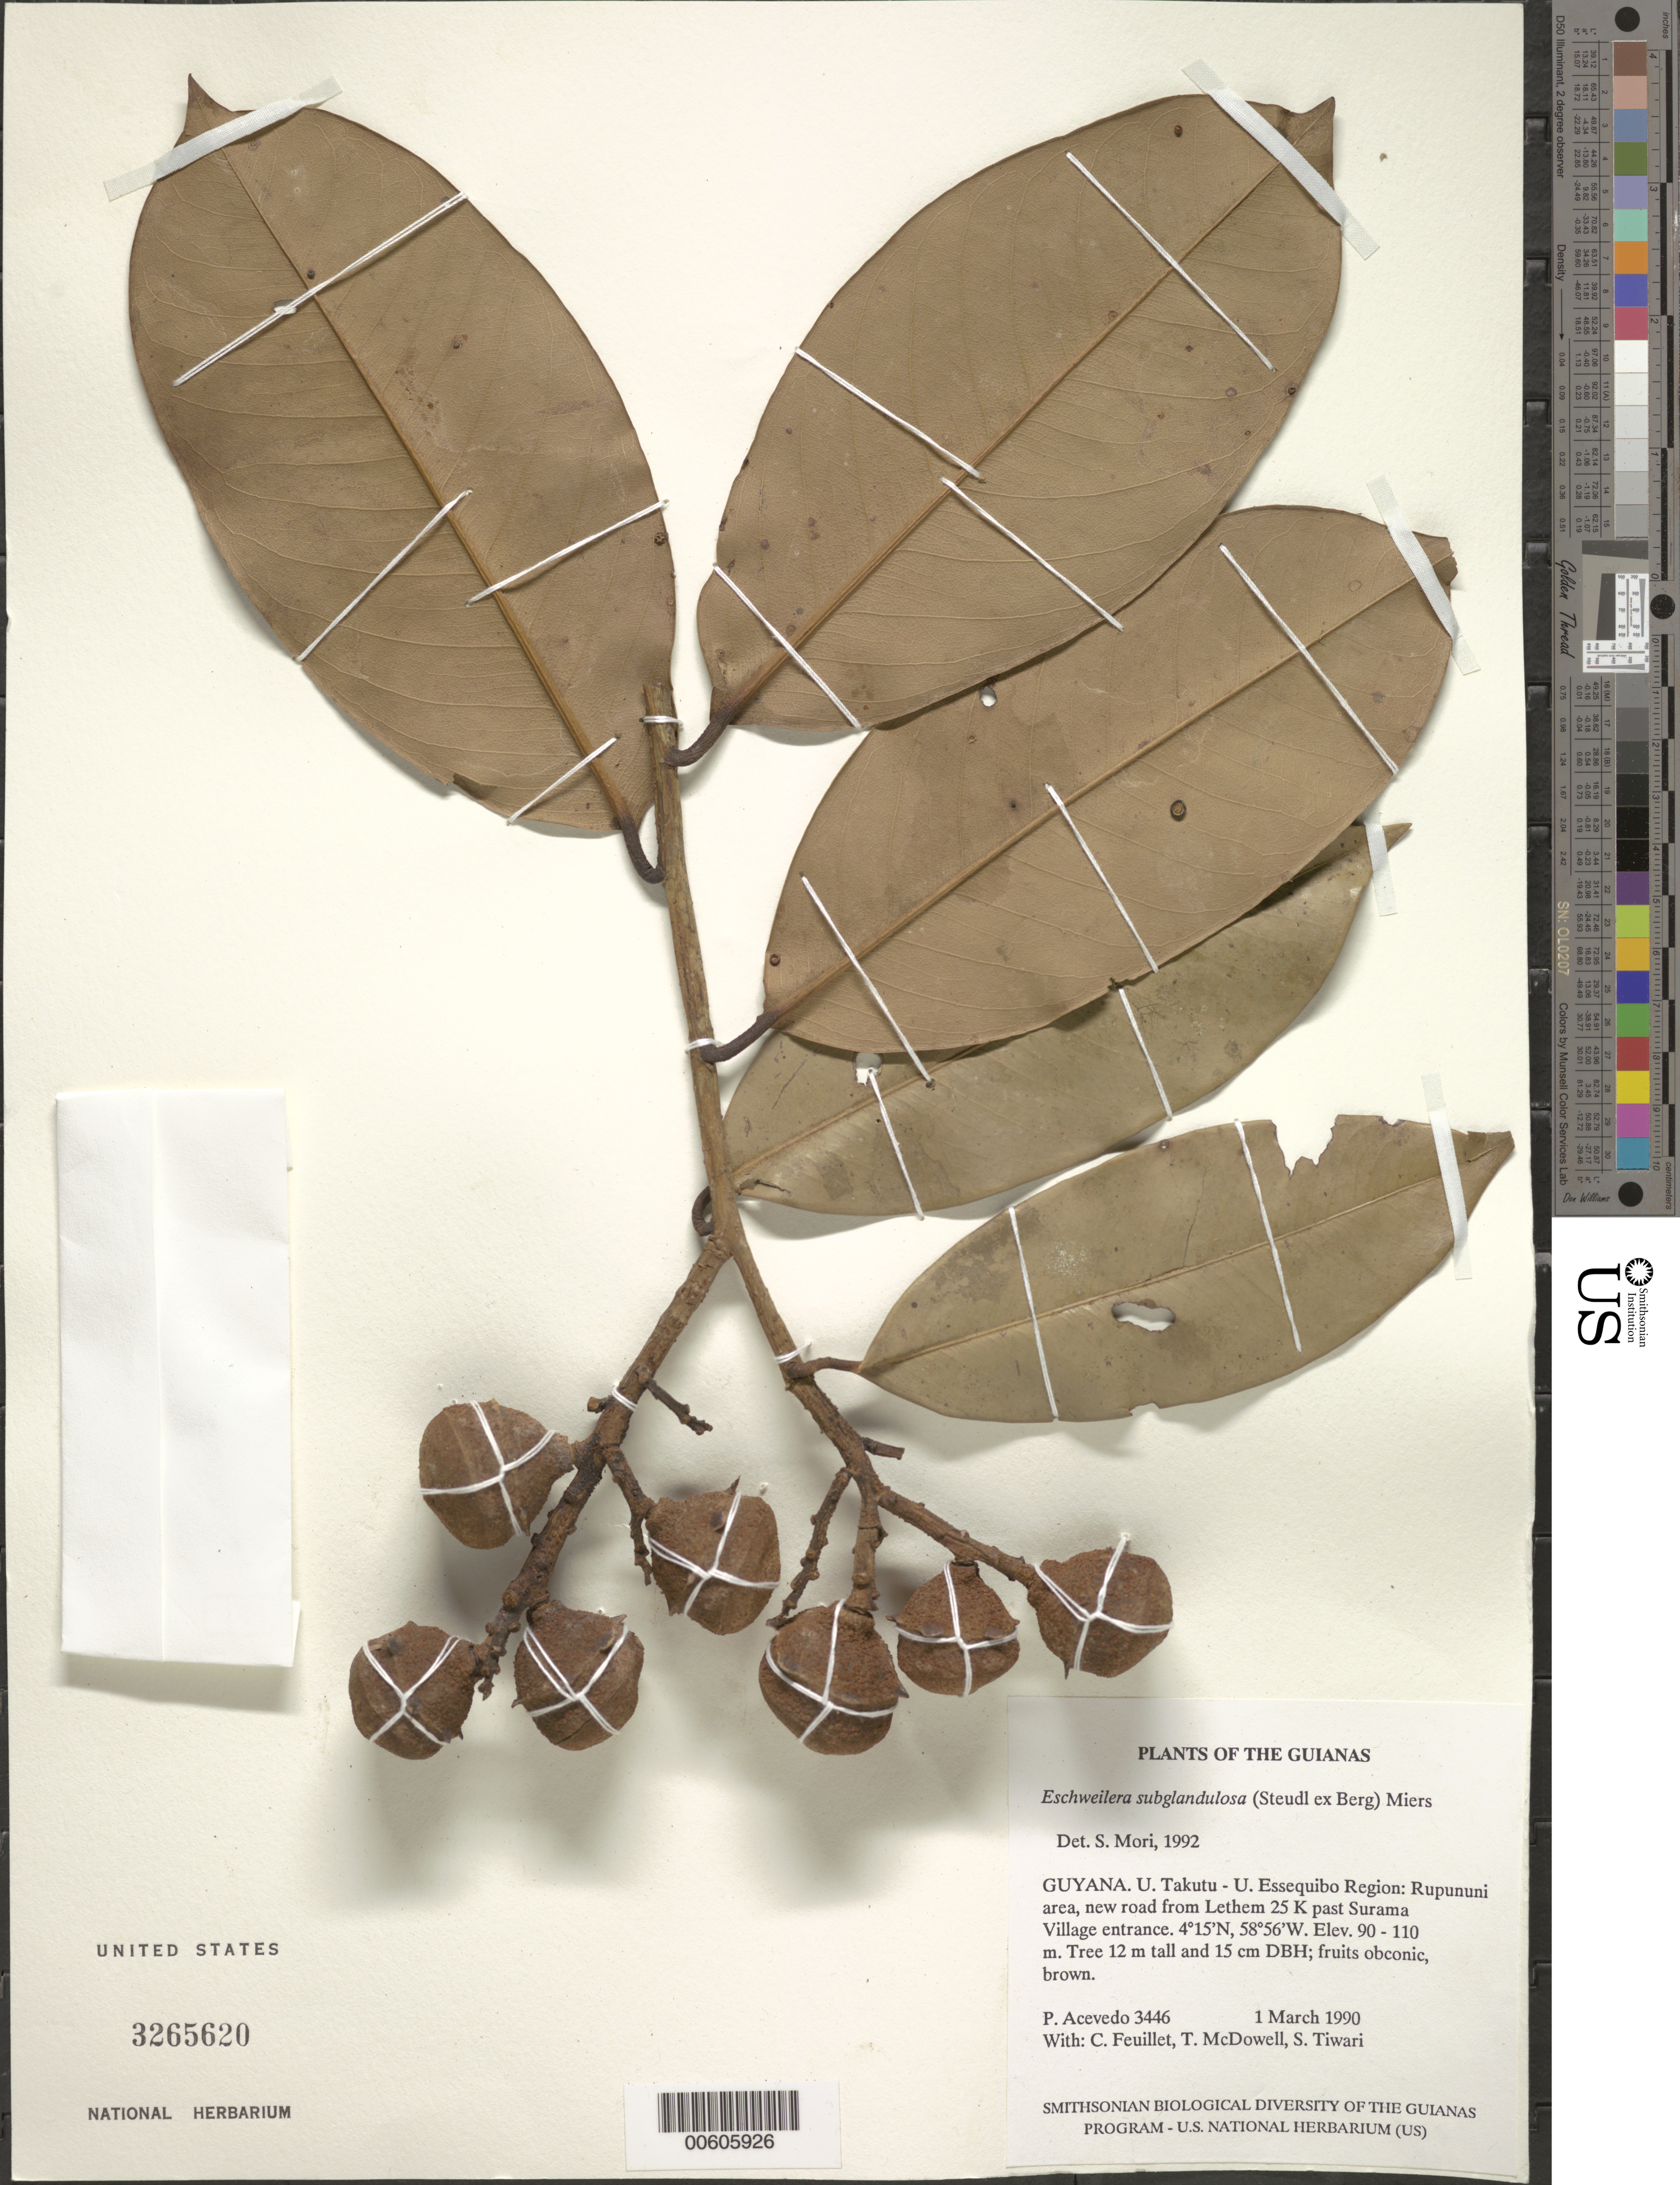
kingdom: Plantae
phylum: Tracheophyta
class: Magnoliopsida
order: Ericales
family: Lecythidaceae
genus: Eschweilera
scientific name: Eschweilera subglandulosa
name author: (Steud. ex Berg) Miers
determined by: Mori, Scott A.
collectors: P. Acevedo-Rodr., C. Feuillet, T. McDowell & S. Tiwari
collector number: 3446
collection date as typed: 01 Mar 1990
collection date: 1990-03-01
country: Guyana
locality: U. Takutu - U. Essequibo. Rupununi area, new road from Lethem 25 K past Surama Village entrance.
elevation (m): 90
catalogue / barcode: US 3265620